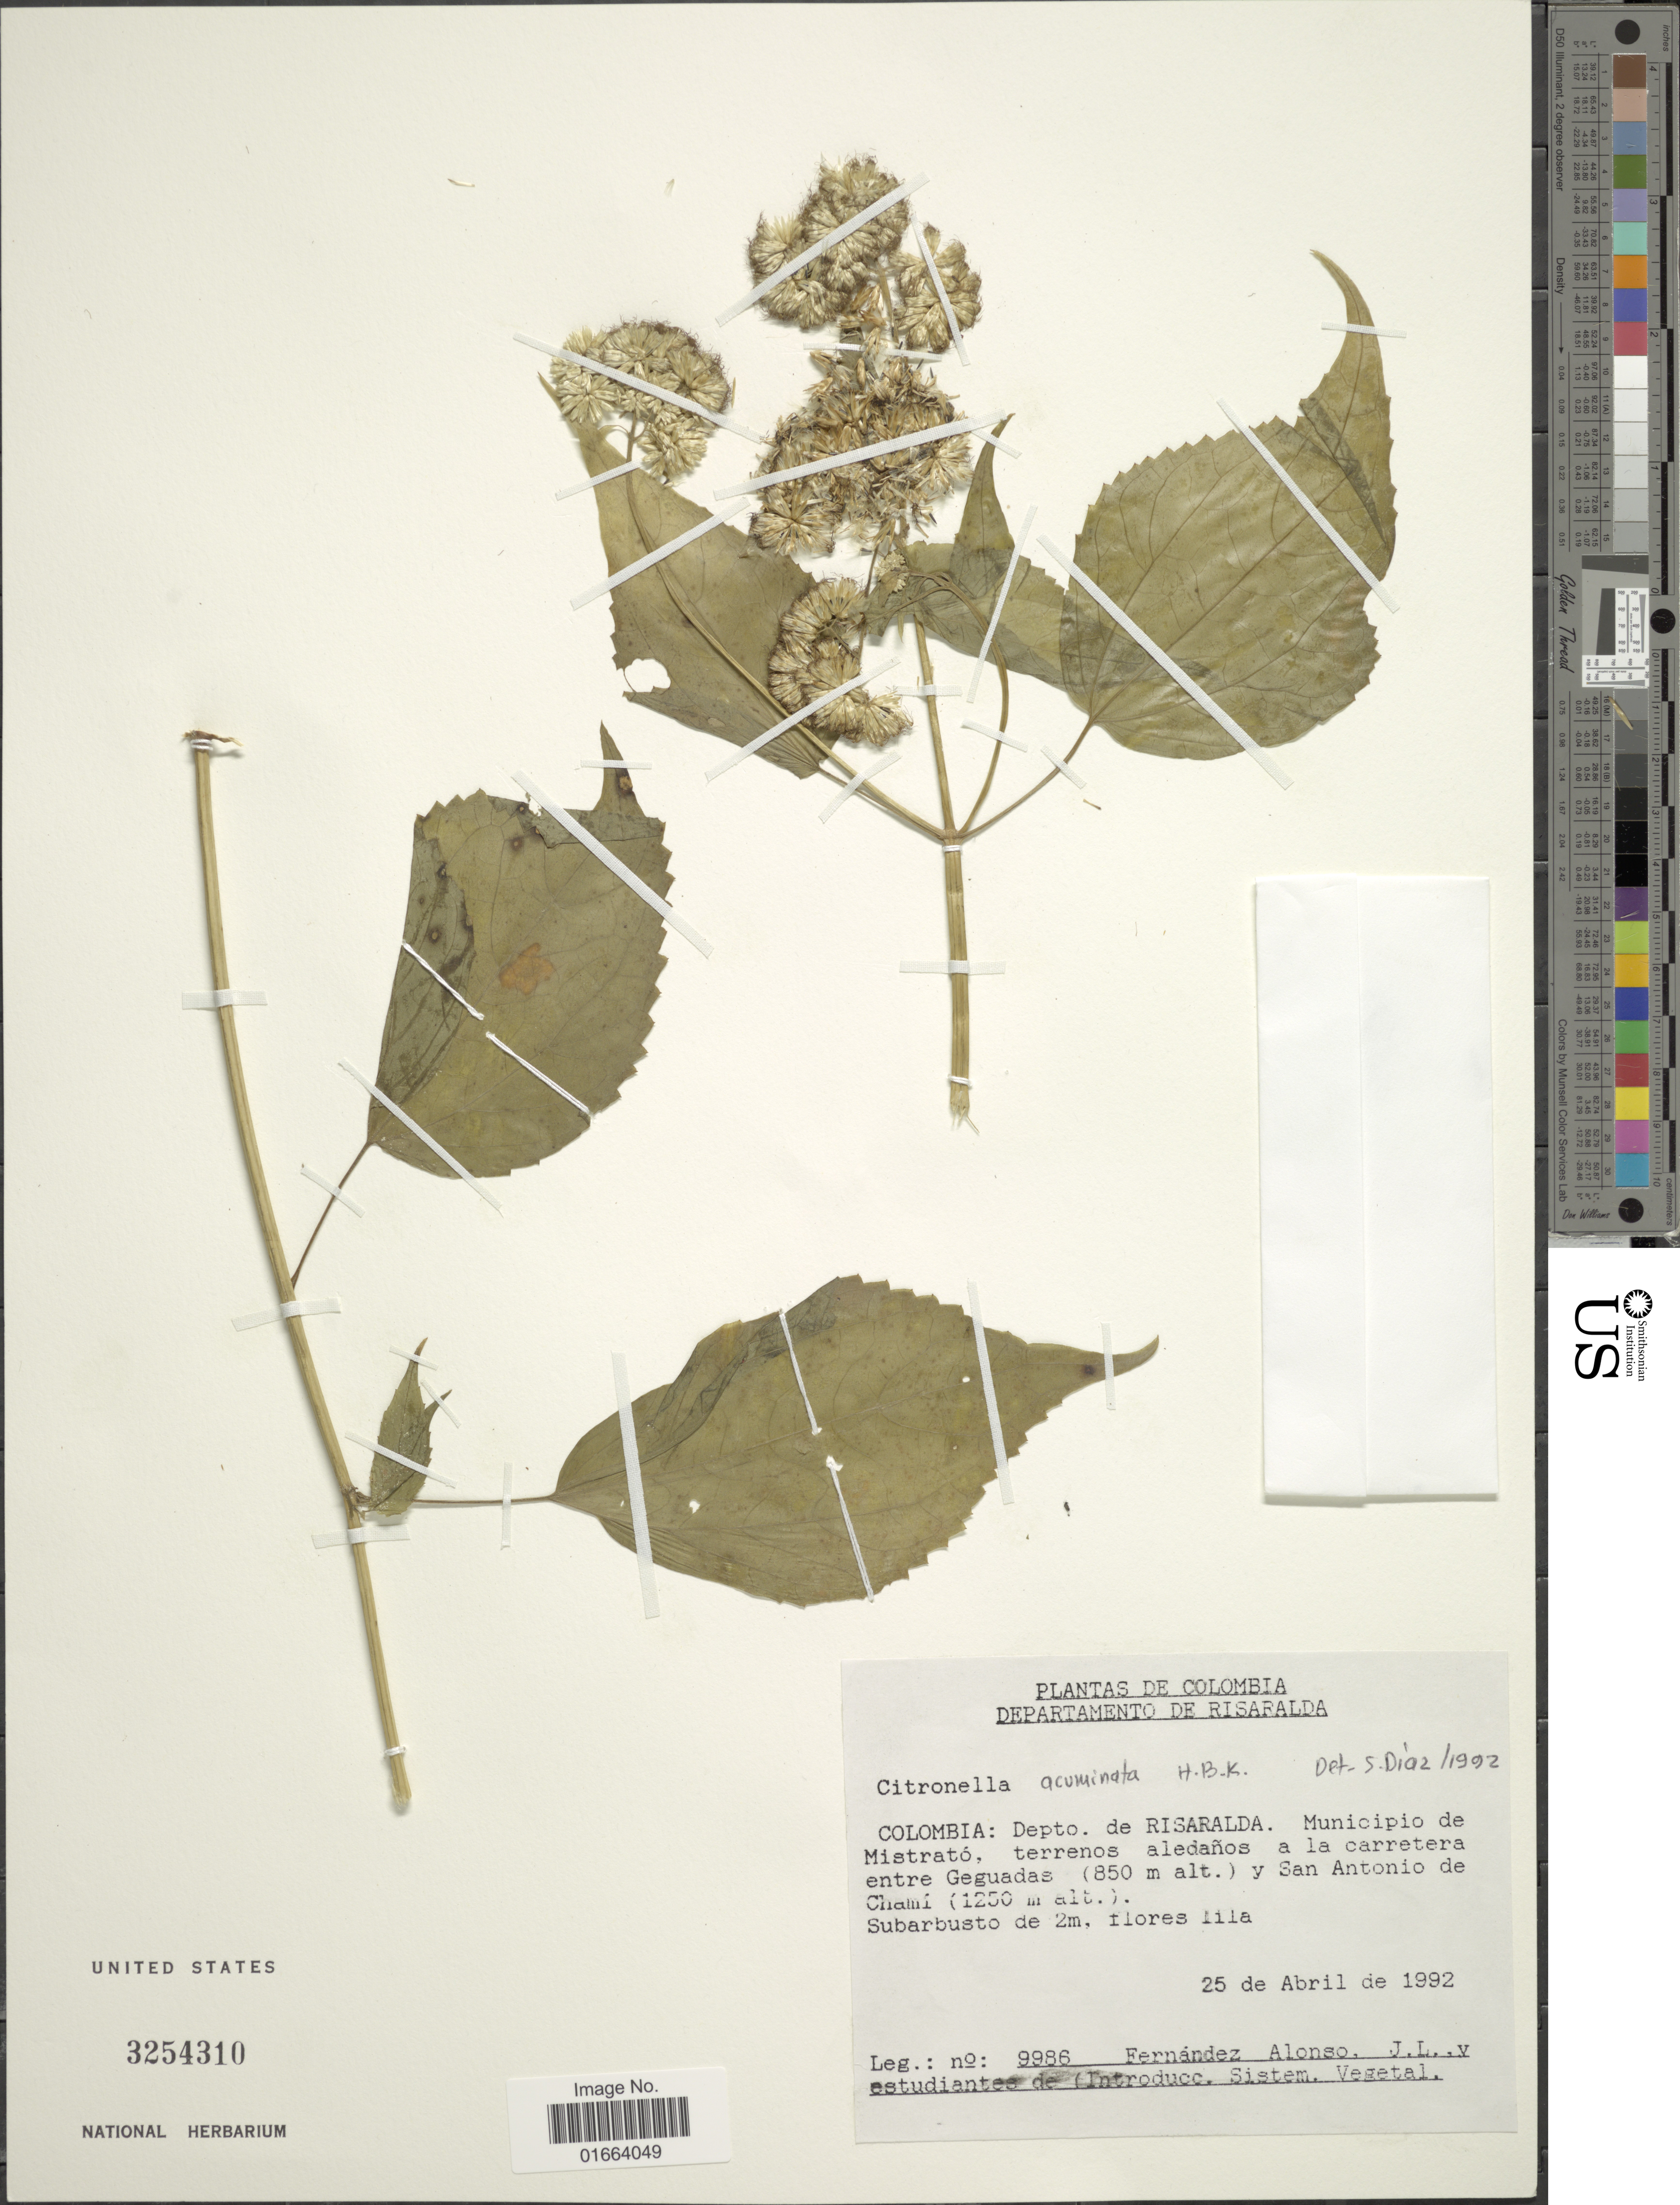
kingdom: Plantae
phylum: Tracheophyta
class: Magnoliopsida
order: Asterales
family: Asteraceae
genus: Critoniella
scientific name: Critoniella acuminata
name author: (Kunth) R.M. King & H. Rob.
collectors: J. L. Fernández-Alonso & Estudiantes de Introducc. Sistem. Vegetal.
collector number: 9986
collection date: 1992-04-25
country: Colombia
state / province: Risaralda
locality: Municipio de Mistrató, terrenos aledaños a la carretera entre Geguadas y San Antonio de Chami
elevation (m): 850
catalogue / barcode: US 3254310